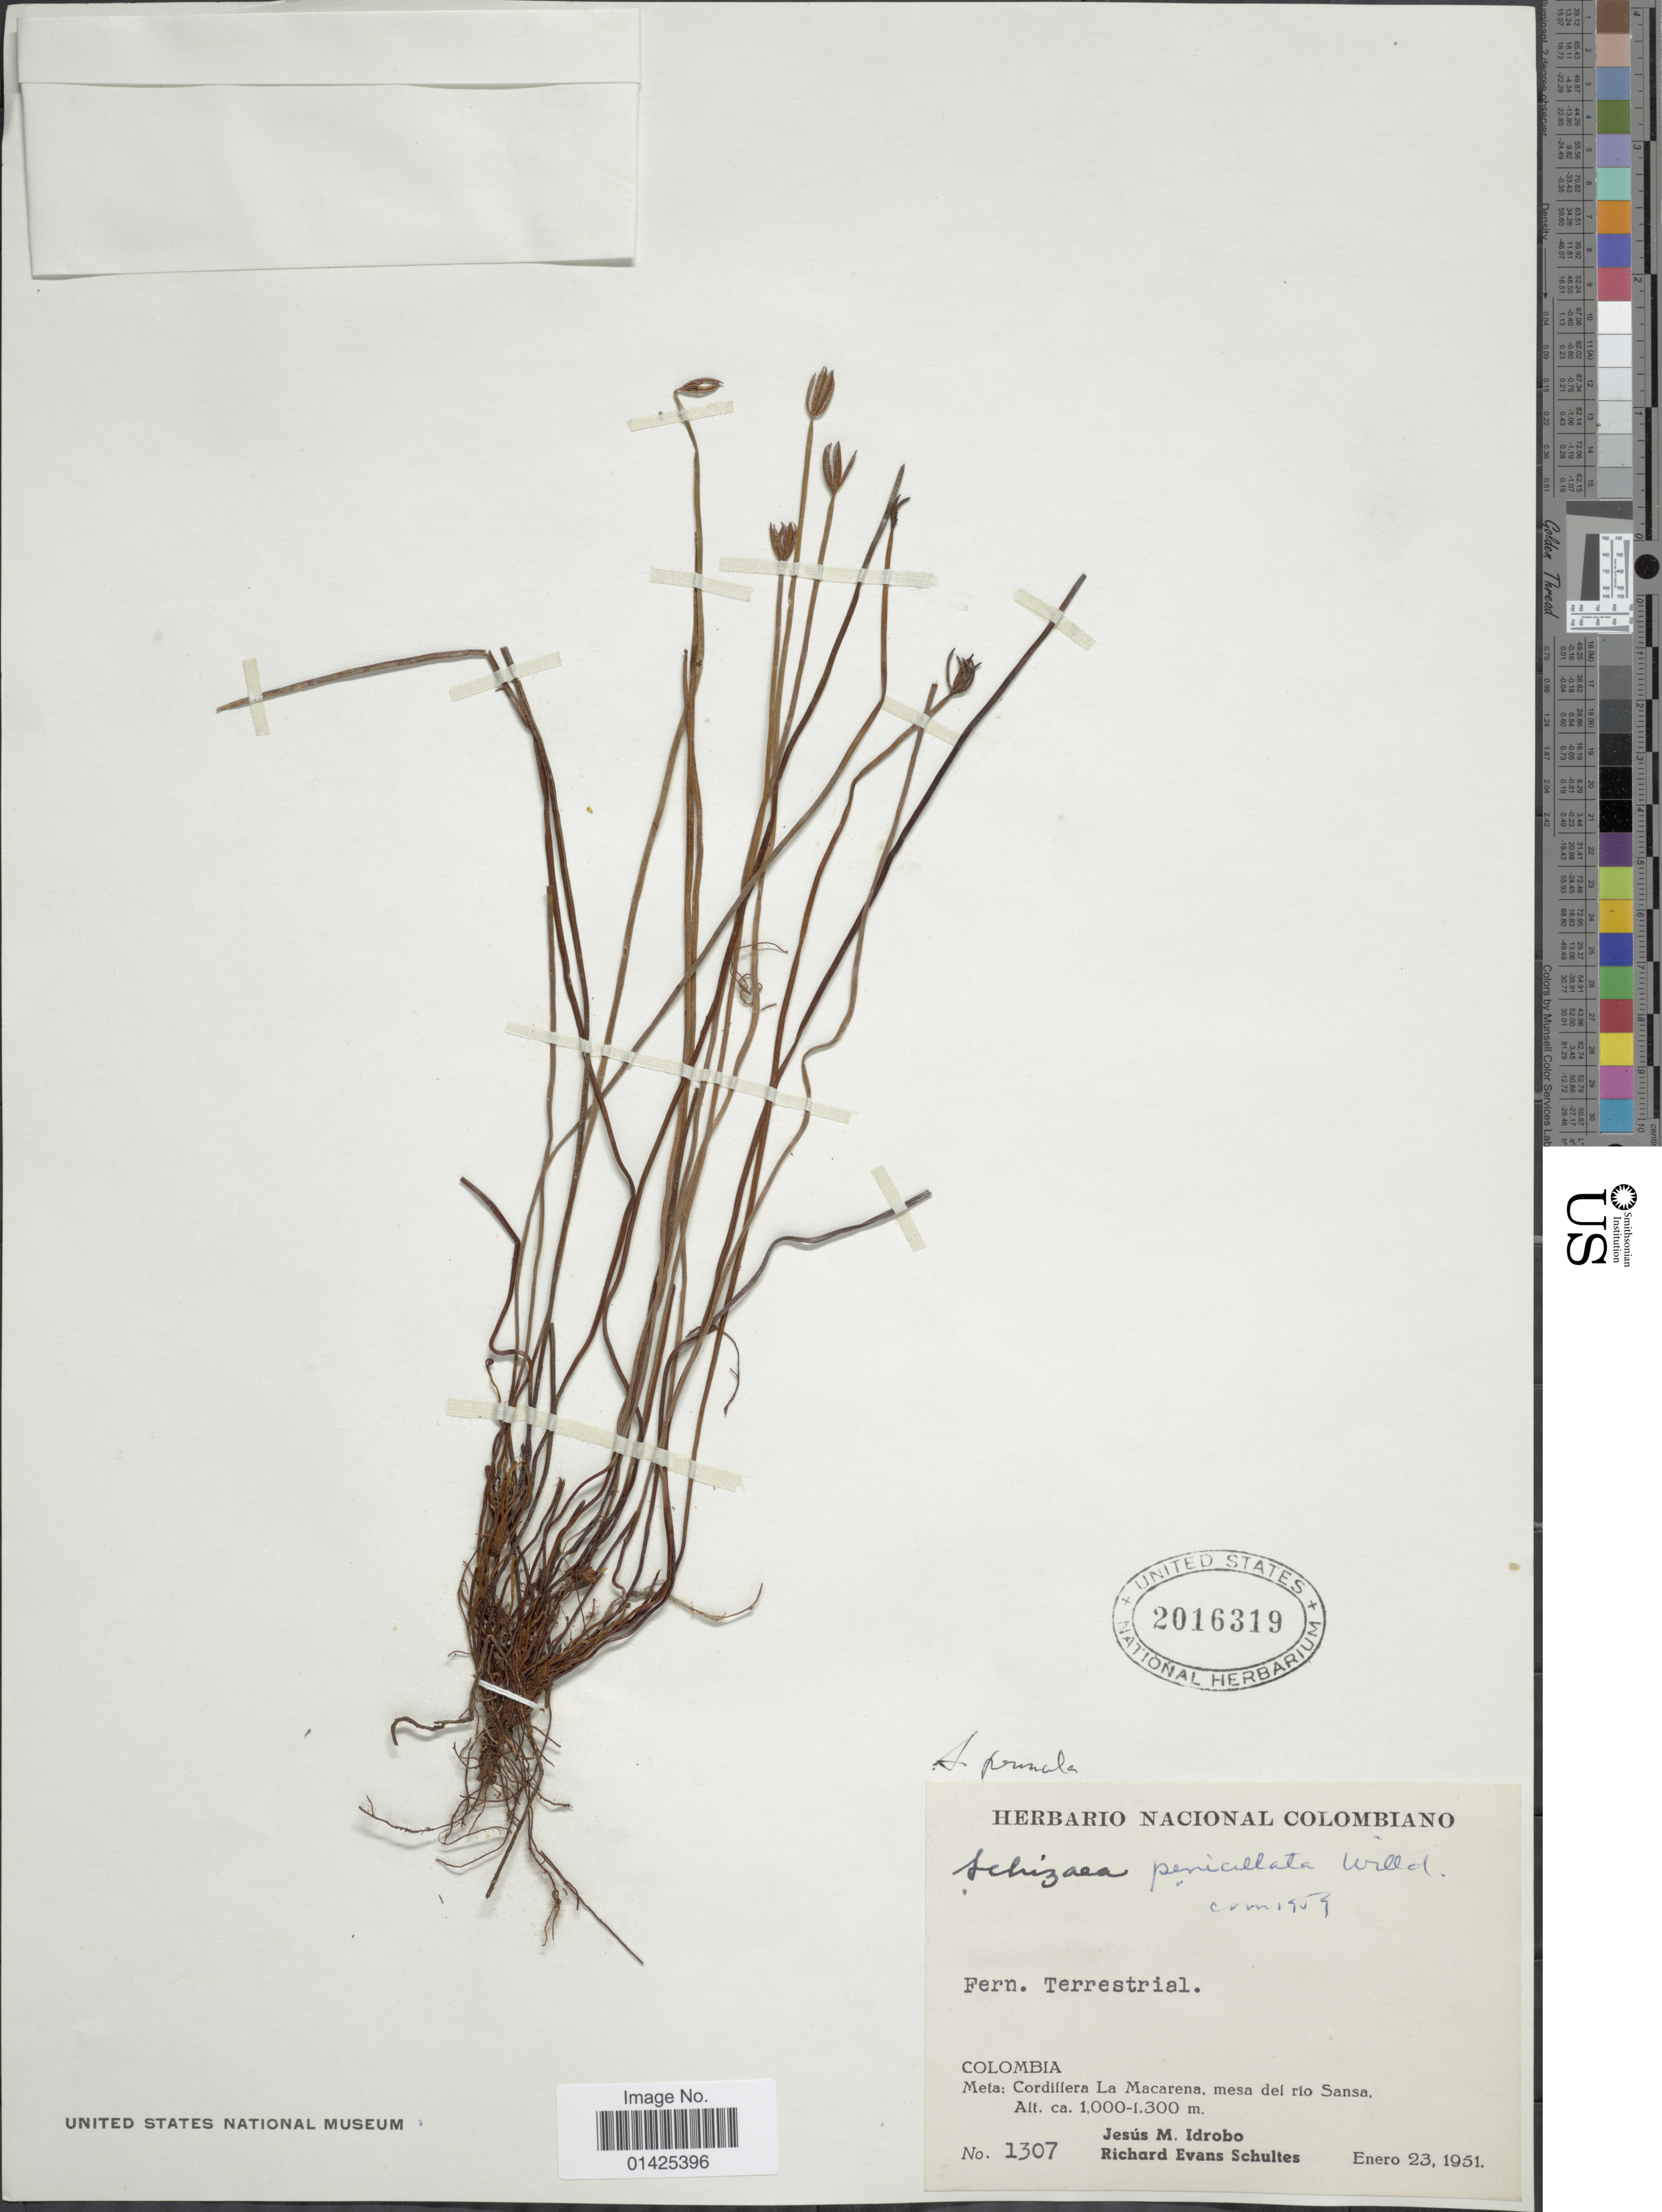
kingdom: Plantae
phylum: Tracheophyta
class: Polypodiopsida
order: Schizaeales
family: Schizaeaceae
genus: Actinostachys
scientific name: Actinostachys pennula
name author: (Sw.) Hook.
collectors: J. M. Idrobo & R. E. Schultes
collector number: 1307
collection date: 1951-01-23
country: Colombia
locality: Cordillera La Macarena, mesa del rio Sansa.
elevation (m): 1000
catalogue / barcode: US 2016319